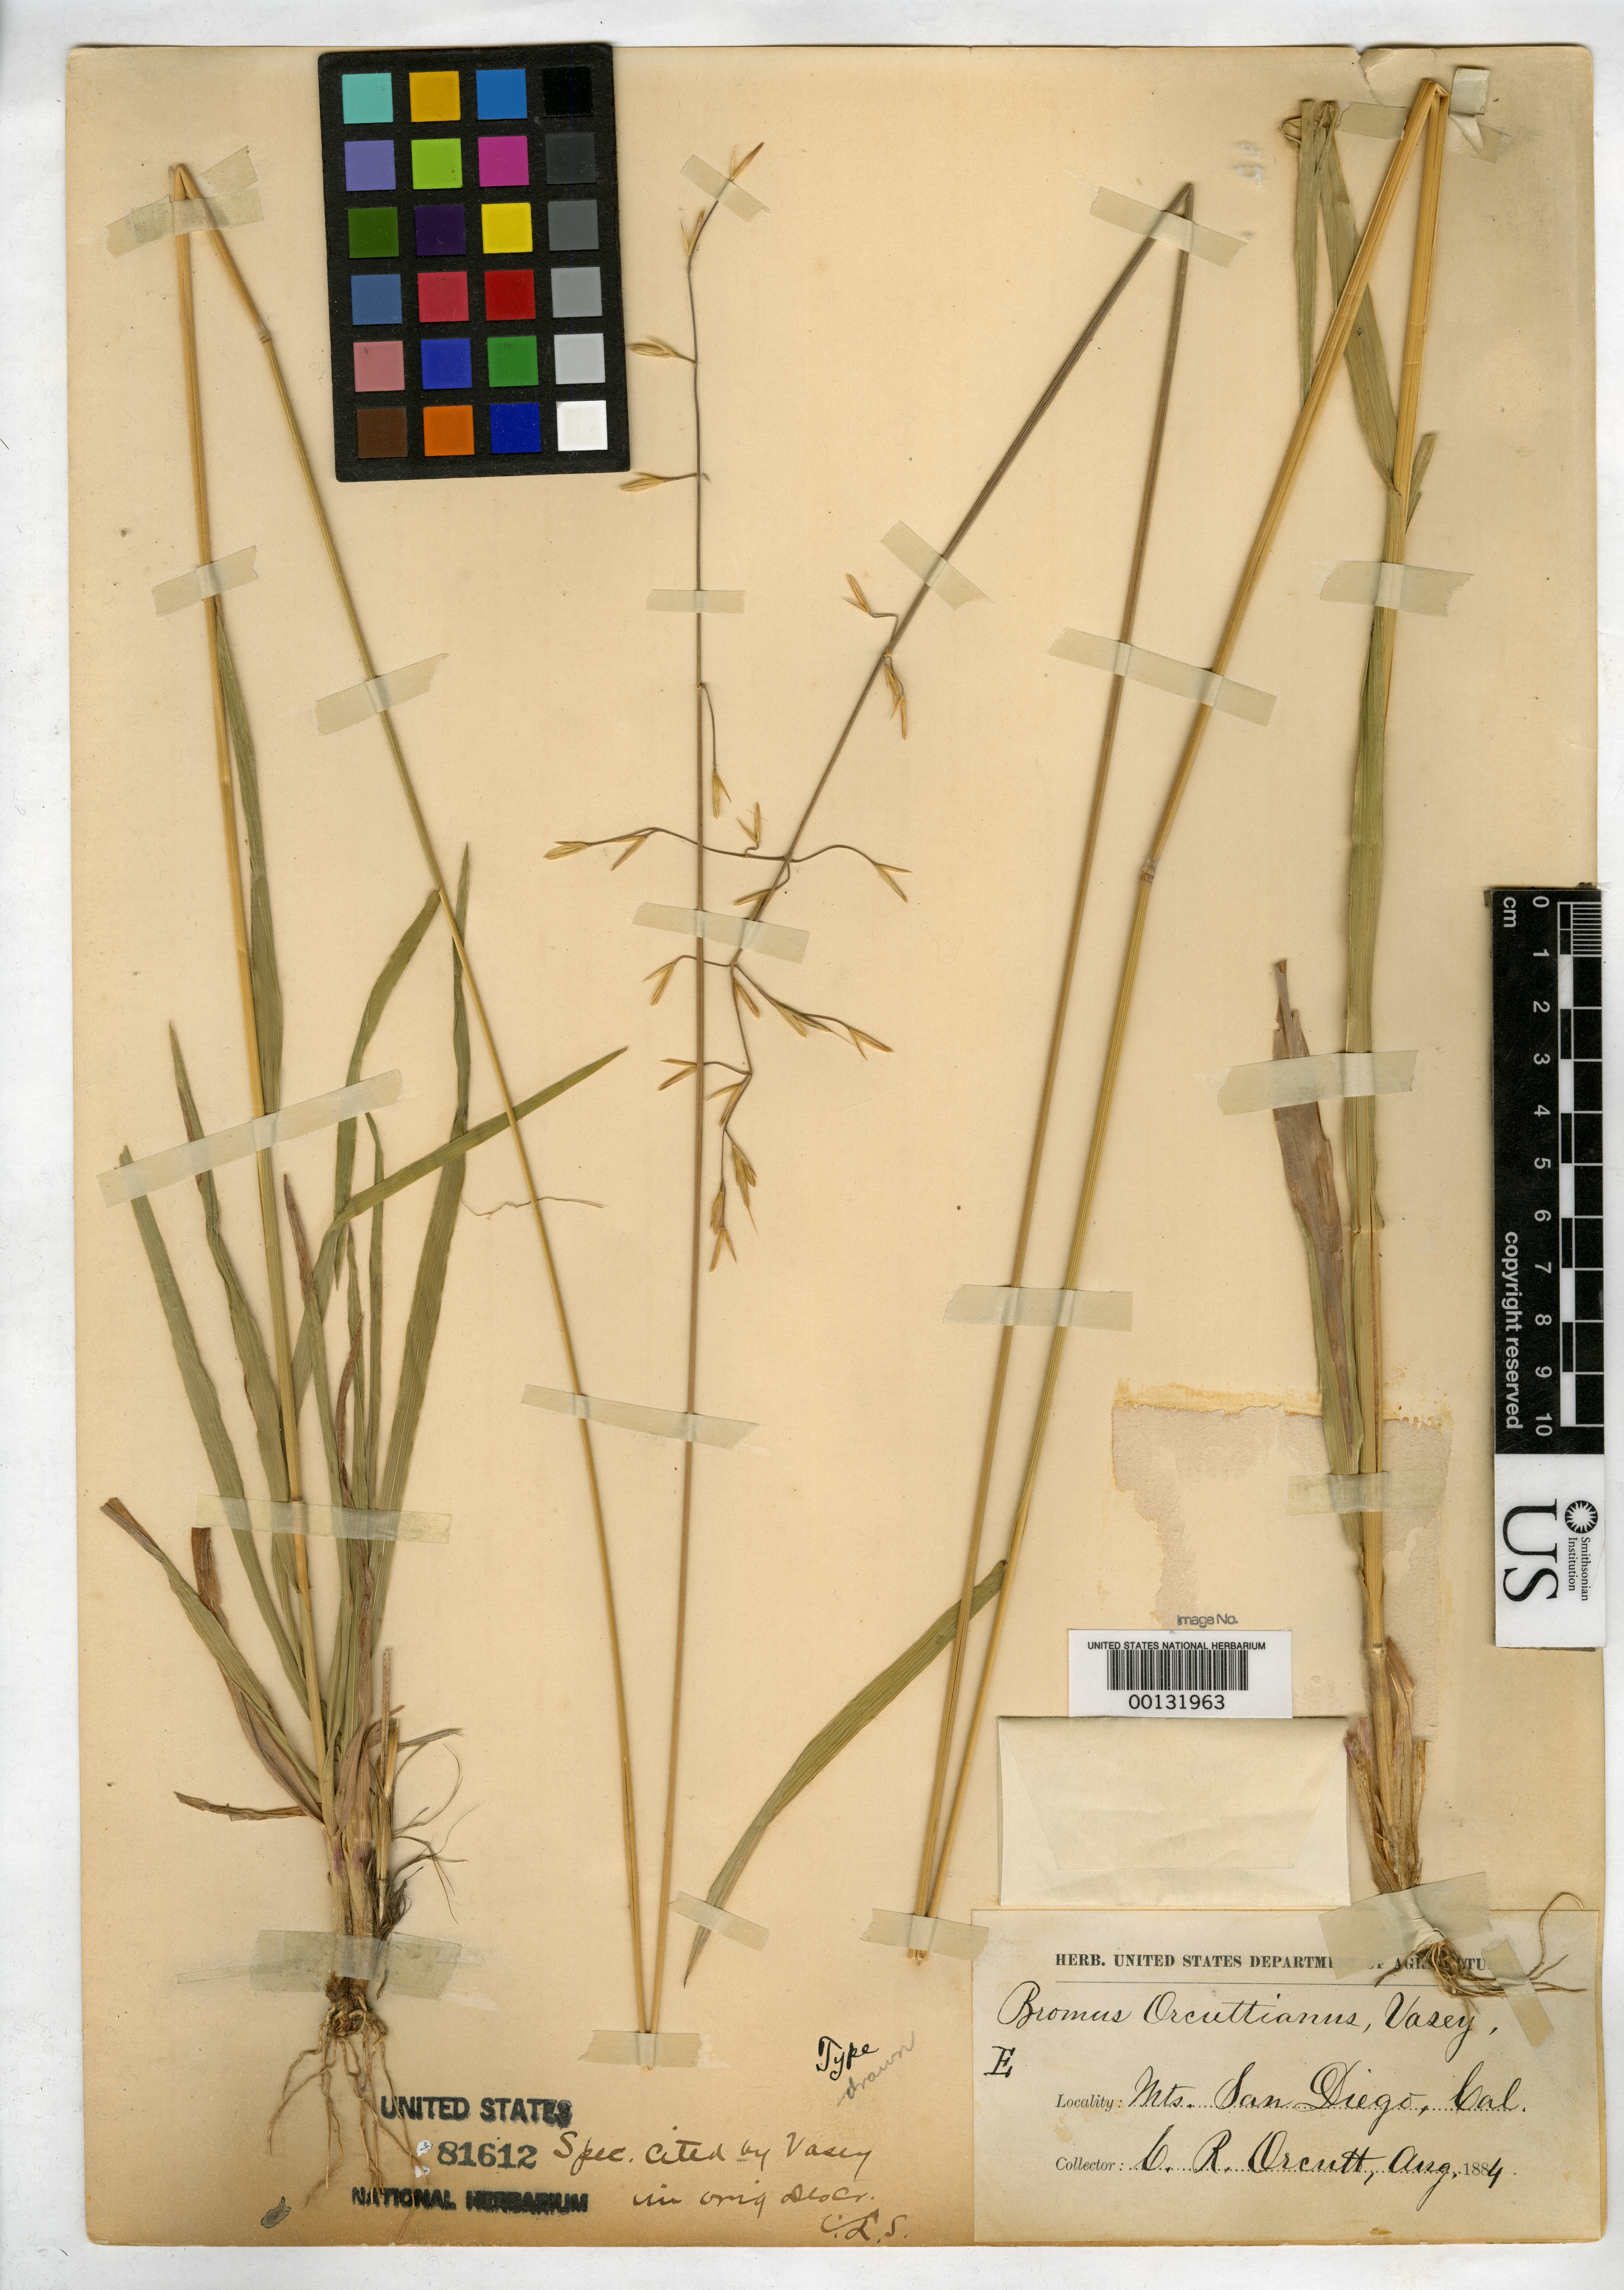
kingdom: Plantae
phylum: Tracheophyta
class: Liliopsida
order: Poales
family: Poaceae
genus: Bromus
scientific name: Bromus orcuttianus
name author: Vasey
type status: Syntype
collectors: C. R. Orcutt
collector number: E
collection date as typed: Aug 1884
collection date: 1884-08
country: United States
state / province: California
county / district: San Diego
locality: San Diego Mts.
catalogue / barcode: US 81612